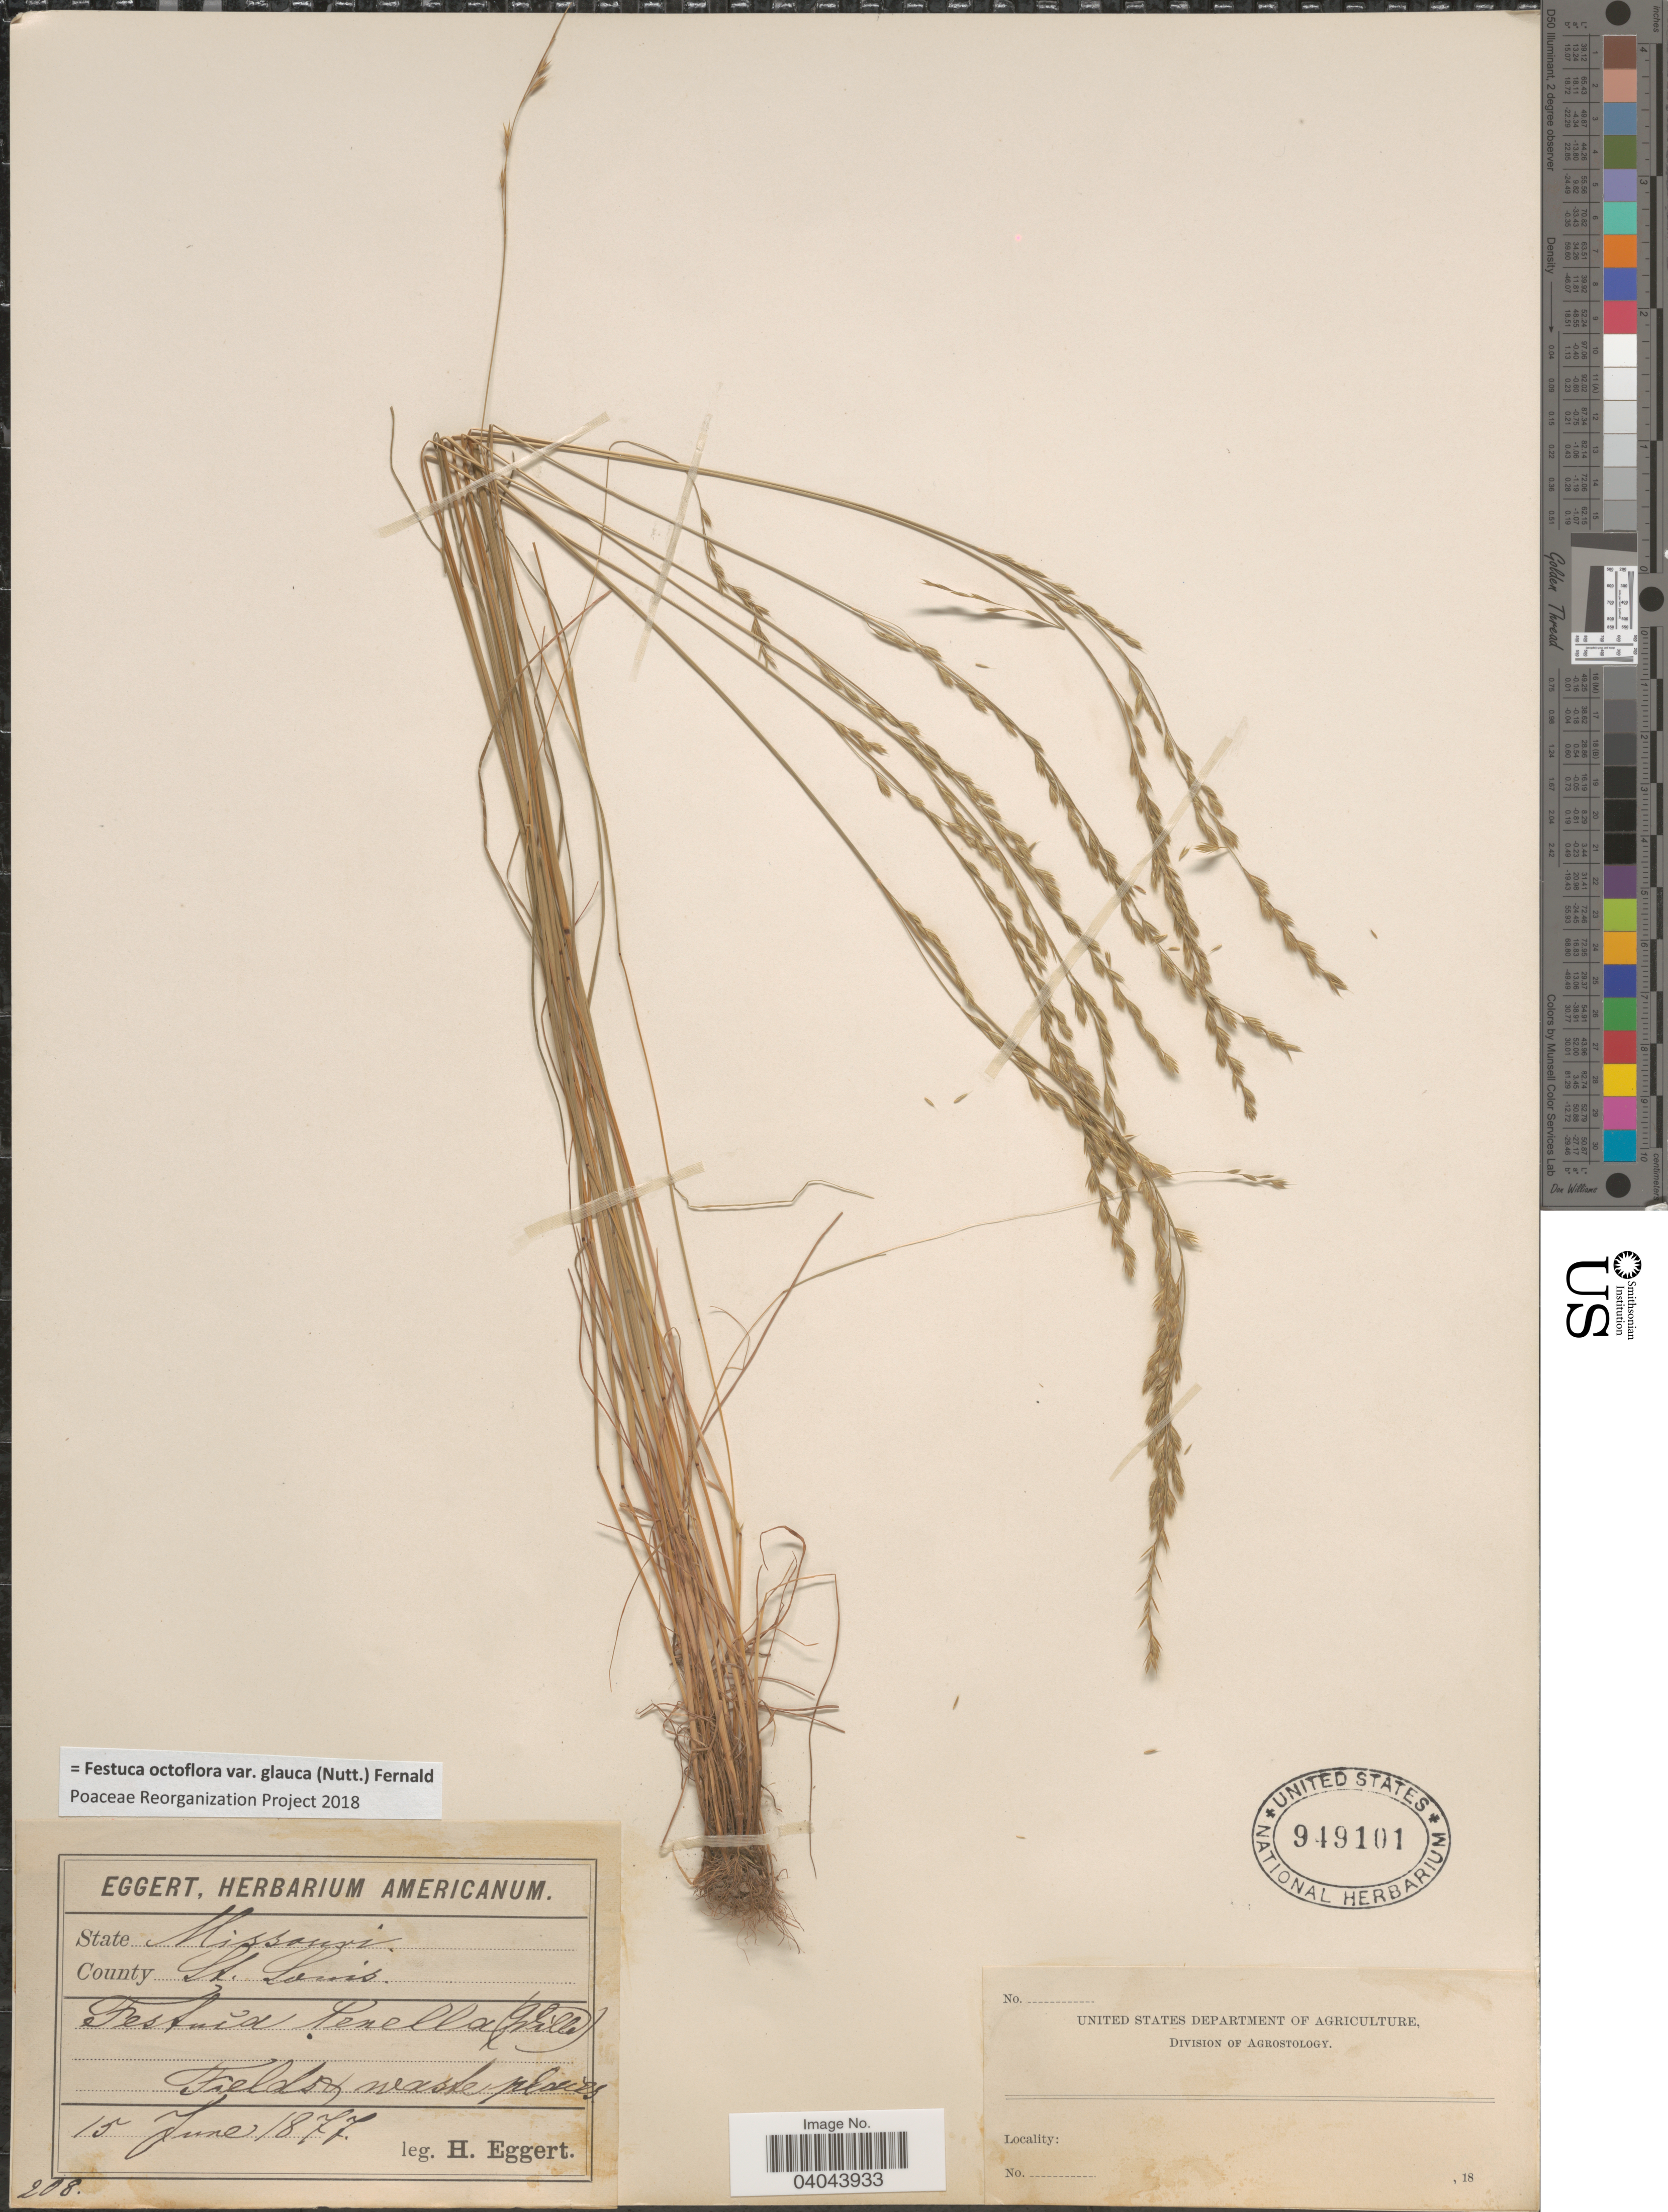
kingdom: Plantae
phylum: Tracheophyta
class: Liliopsida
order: Poales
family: Poaceae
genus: Festuca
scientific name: Festuca octoflora var. glauca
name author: (Nutt.) Fernald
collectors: H. Eggert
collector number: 208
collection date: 1877-06-15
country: United States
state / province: Missouri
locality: County St. Louis.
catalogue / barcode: US 949101